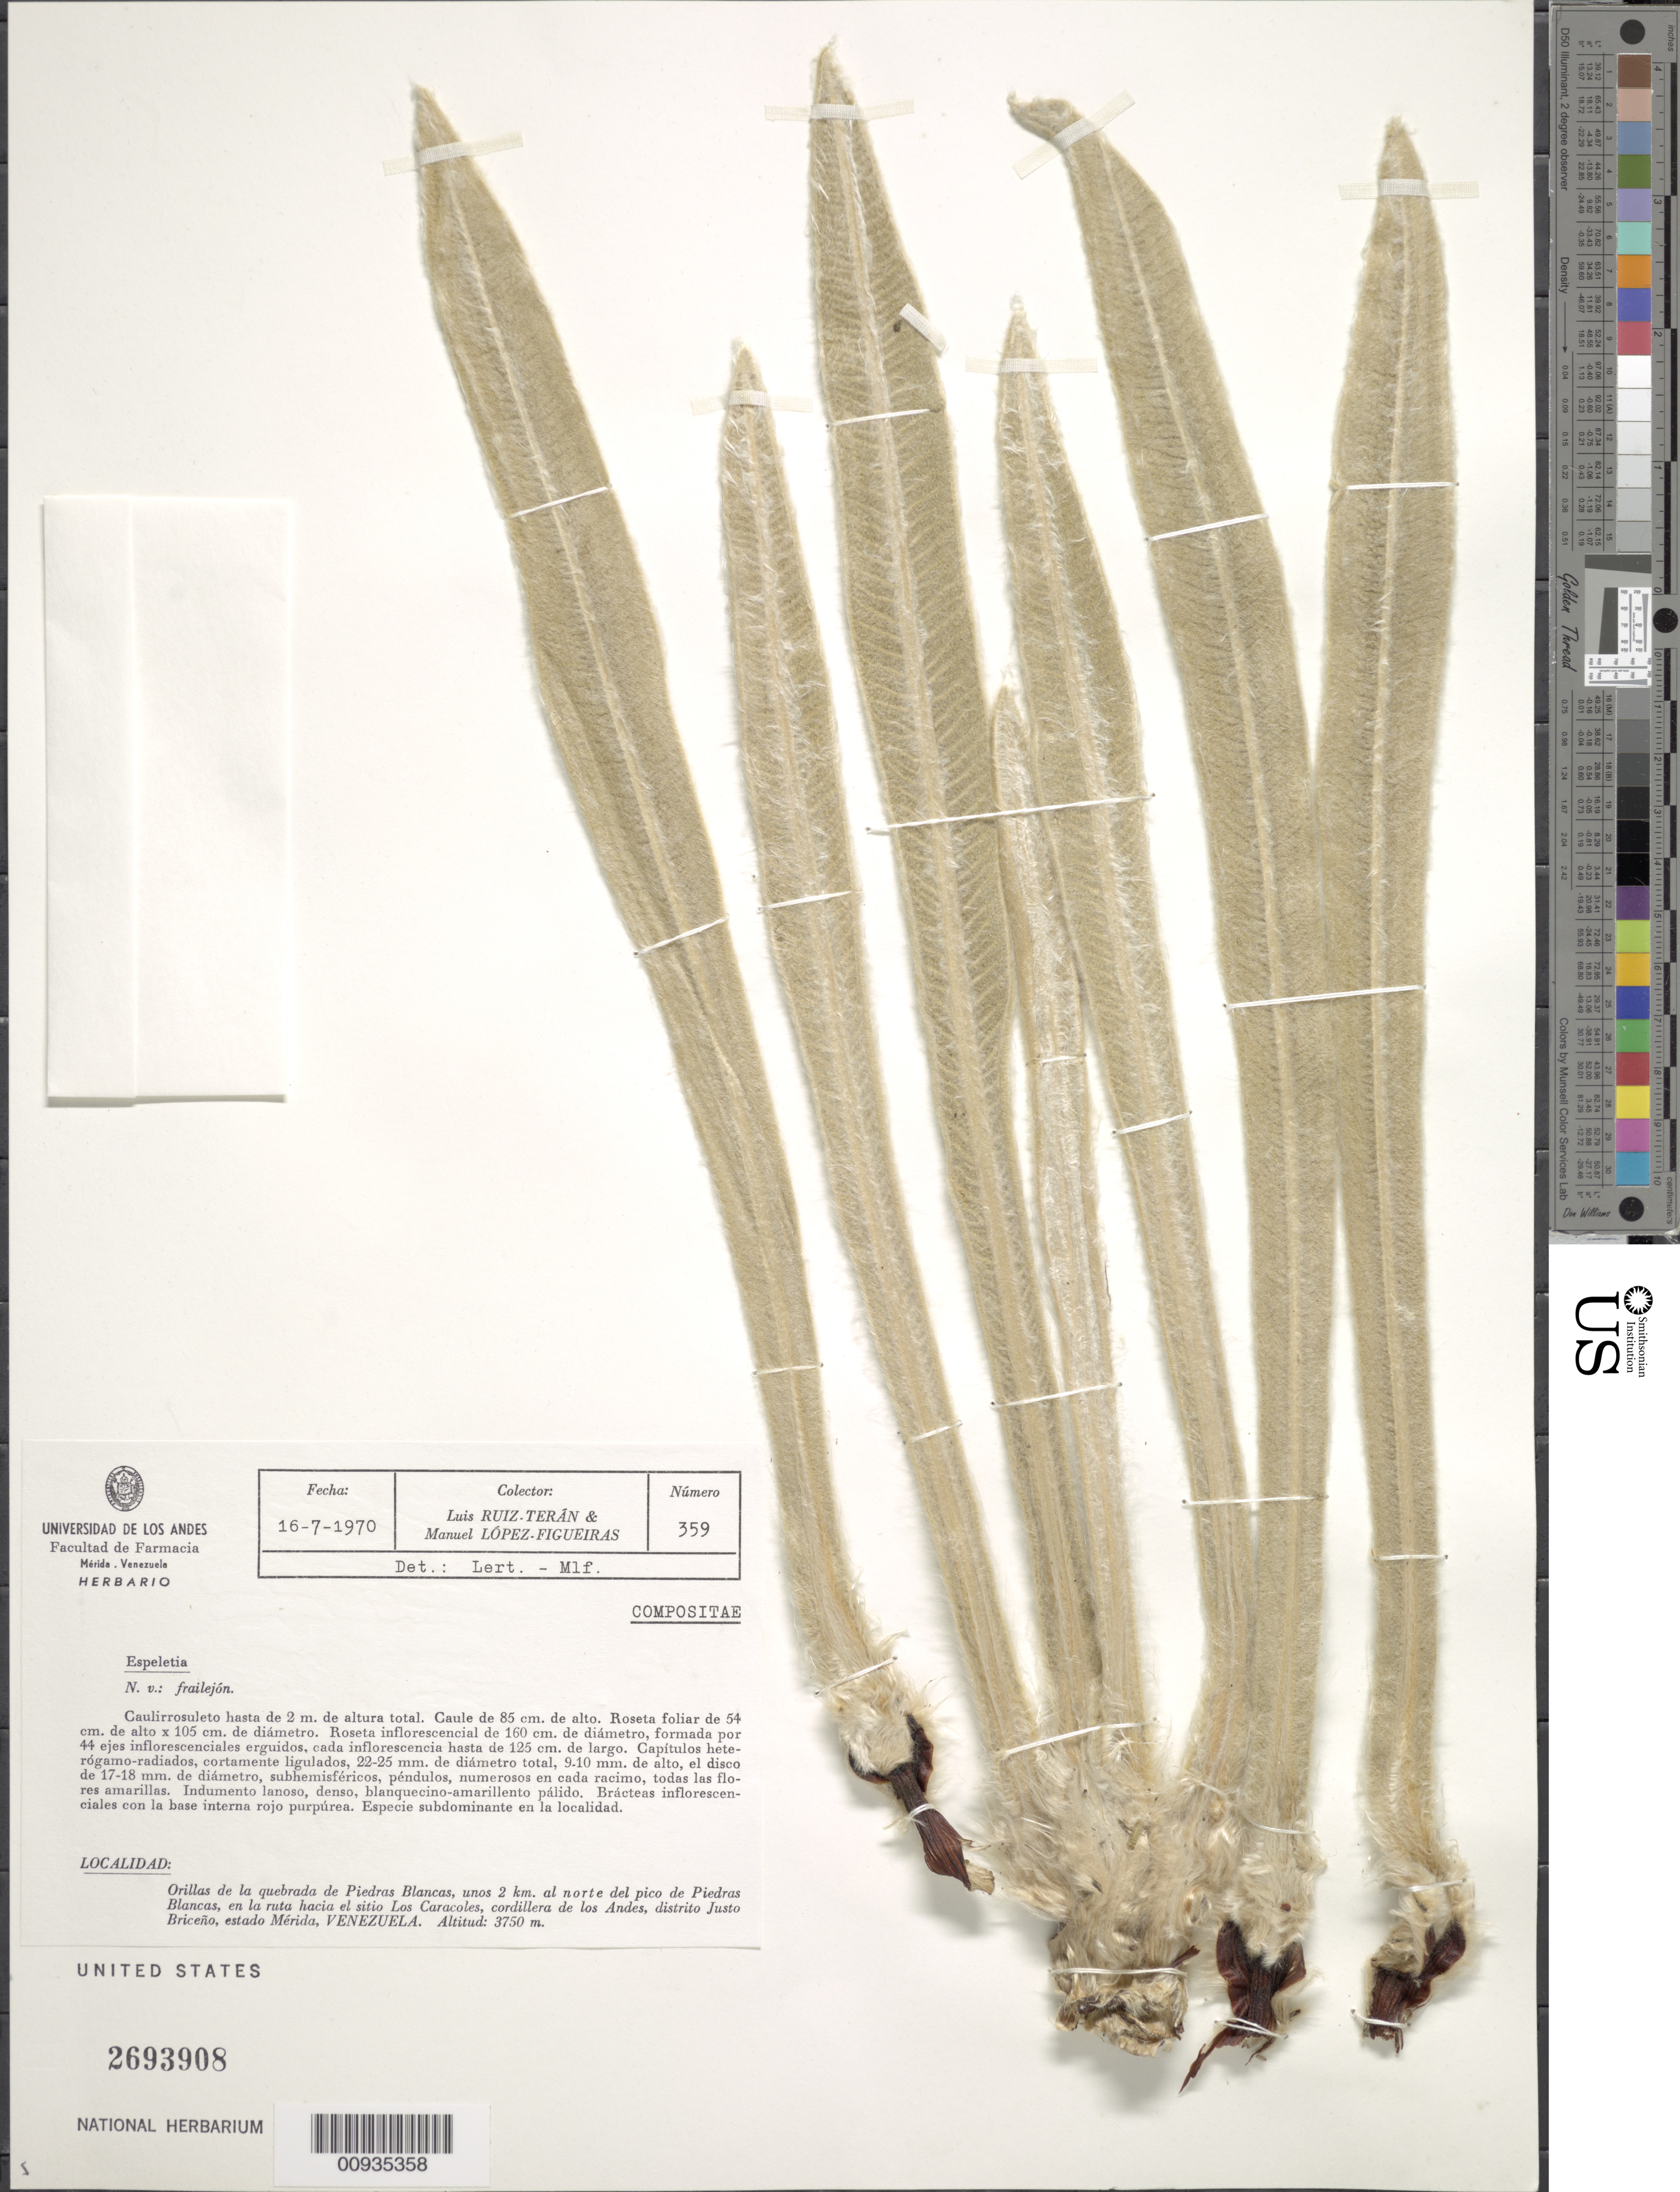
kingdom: Plantae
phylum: Tracheophyta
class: Magnoliopsida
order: Asterales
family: Asteraceae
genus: Coespeletia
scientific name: Coespeletia spicata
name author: (Sch. Bip. ex Wedd.) Cuatrec.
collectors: L. E. Ruíz-Terán & M. López Figueiras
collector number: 359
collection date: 1970-07-16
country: Venezuela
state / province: Mérida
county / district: Justo Briceño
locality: Orillas de la Quebrada de Piedras Blancas, unos 2 km al N del Pico de Piedras Blancas, en la ruta hacia el sitio Los Caracoles, Cordillera de los Andes.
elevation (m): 3750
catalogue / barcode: US 2693908